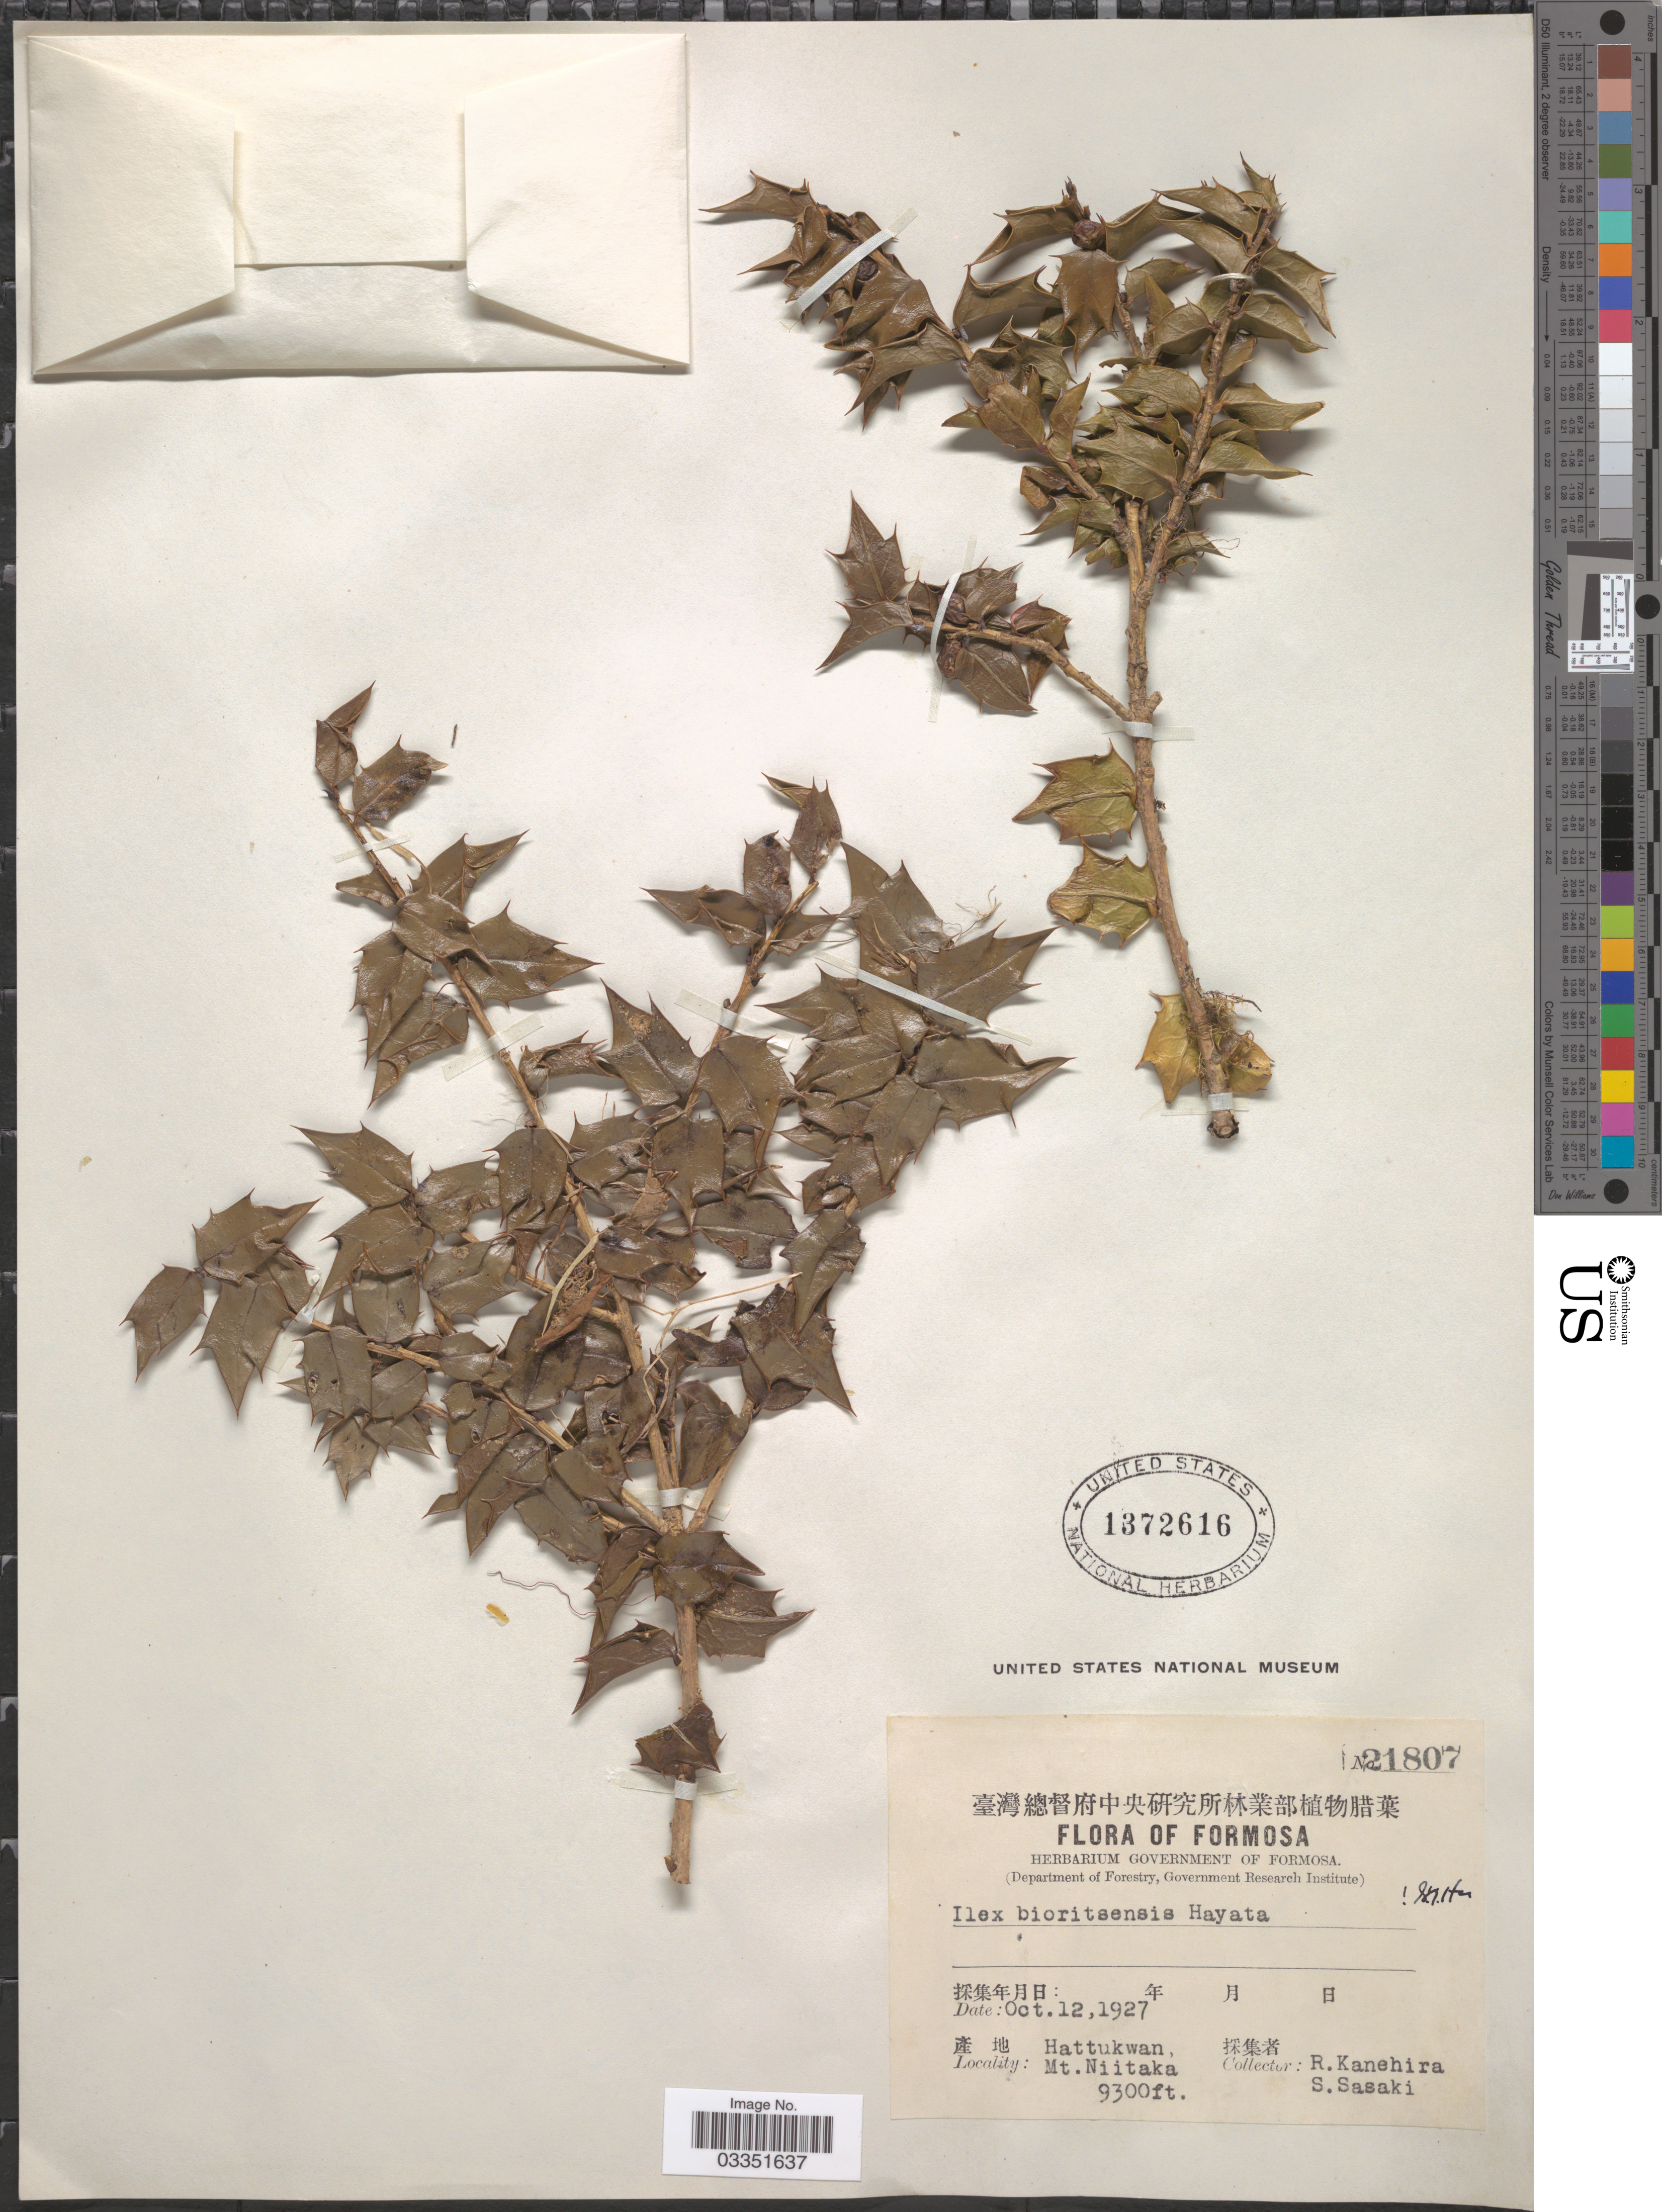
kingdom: Plantae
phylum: Tracheophyta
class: Magnoliopsida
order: Aquifoliales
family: Aquifoliaceae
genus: Ilex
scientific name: Ilex bioritsensis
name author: Hayata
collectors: R. Kanehira & S. Sasaki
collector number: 21807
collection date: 1927-10-12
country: Taiwan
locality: Formosa. Hattukwan. Mt. Niitaka.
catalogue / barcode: US 1372616